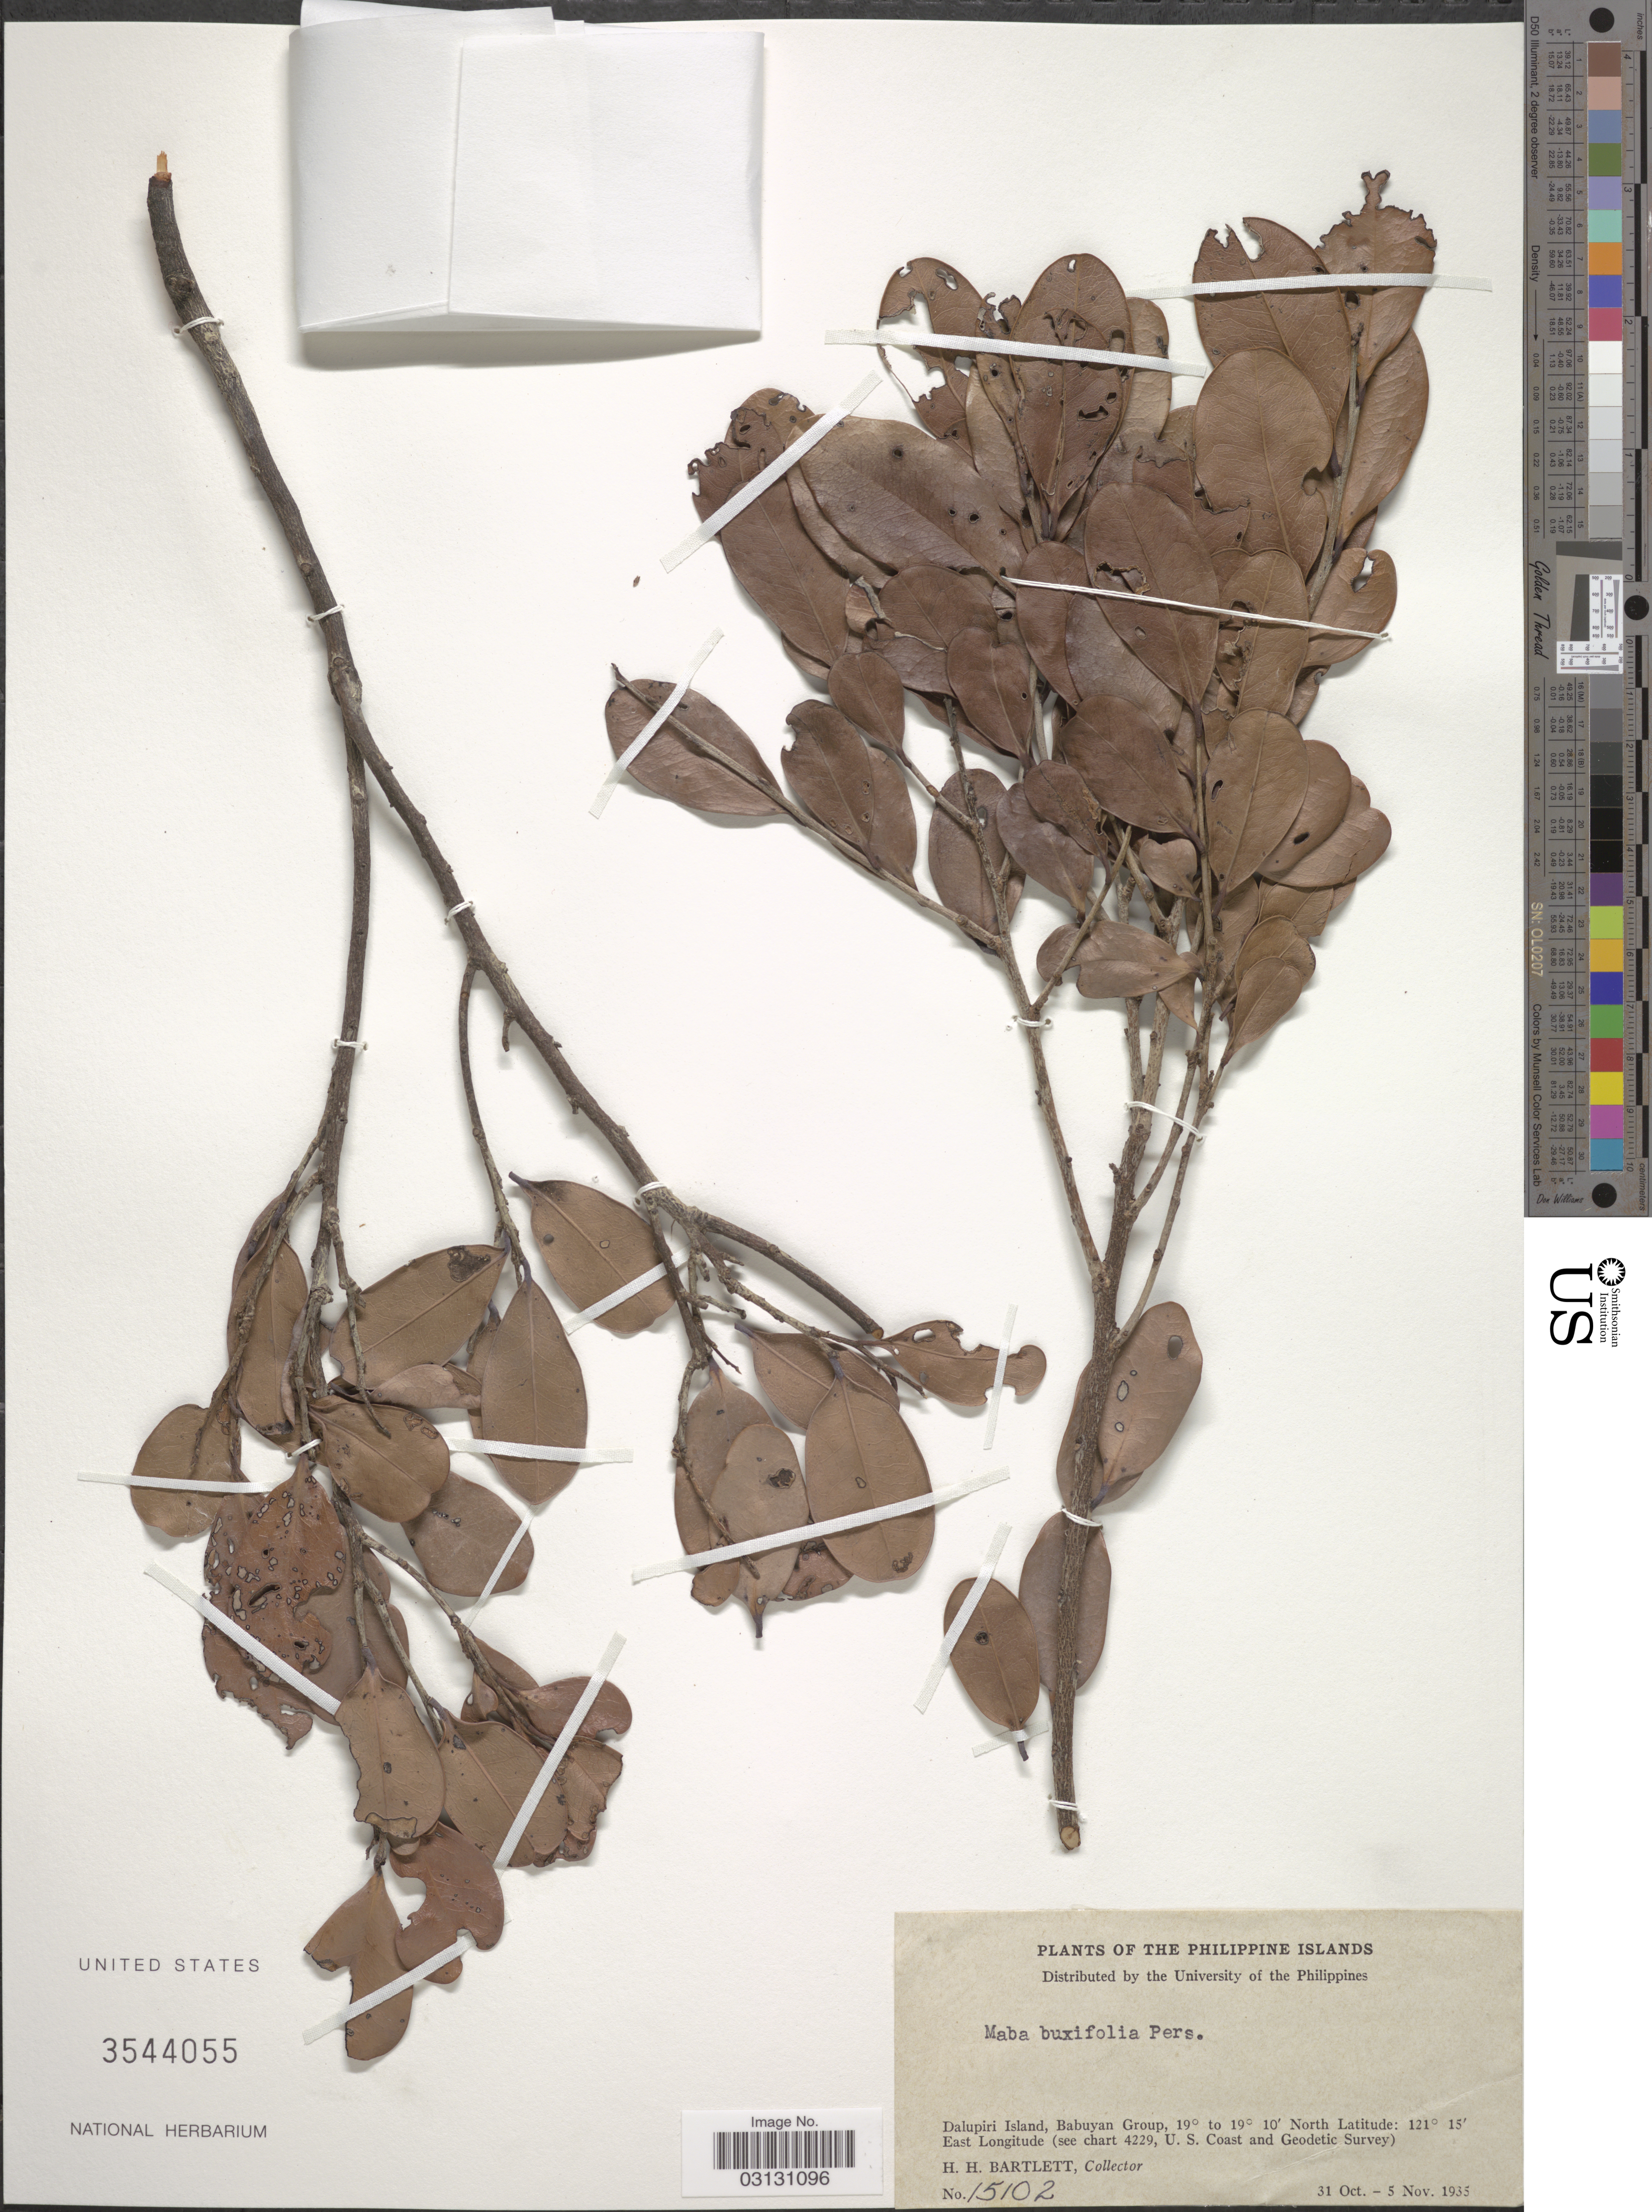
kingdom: Plantae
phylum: Tracheophyta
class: Magnoliopsida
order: Ericales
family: Ebenaceae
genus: Diospyros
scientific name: Diospyros ferrea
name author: (Willd.) Bakh.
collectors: H. H. Bartlett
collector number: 15102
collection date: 1935-10-31/1935-11-05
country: Philippines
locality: Philippine Islands. Dalupiri Island, Babuyan Group.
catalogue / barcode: US 3544055